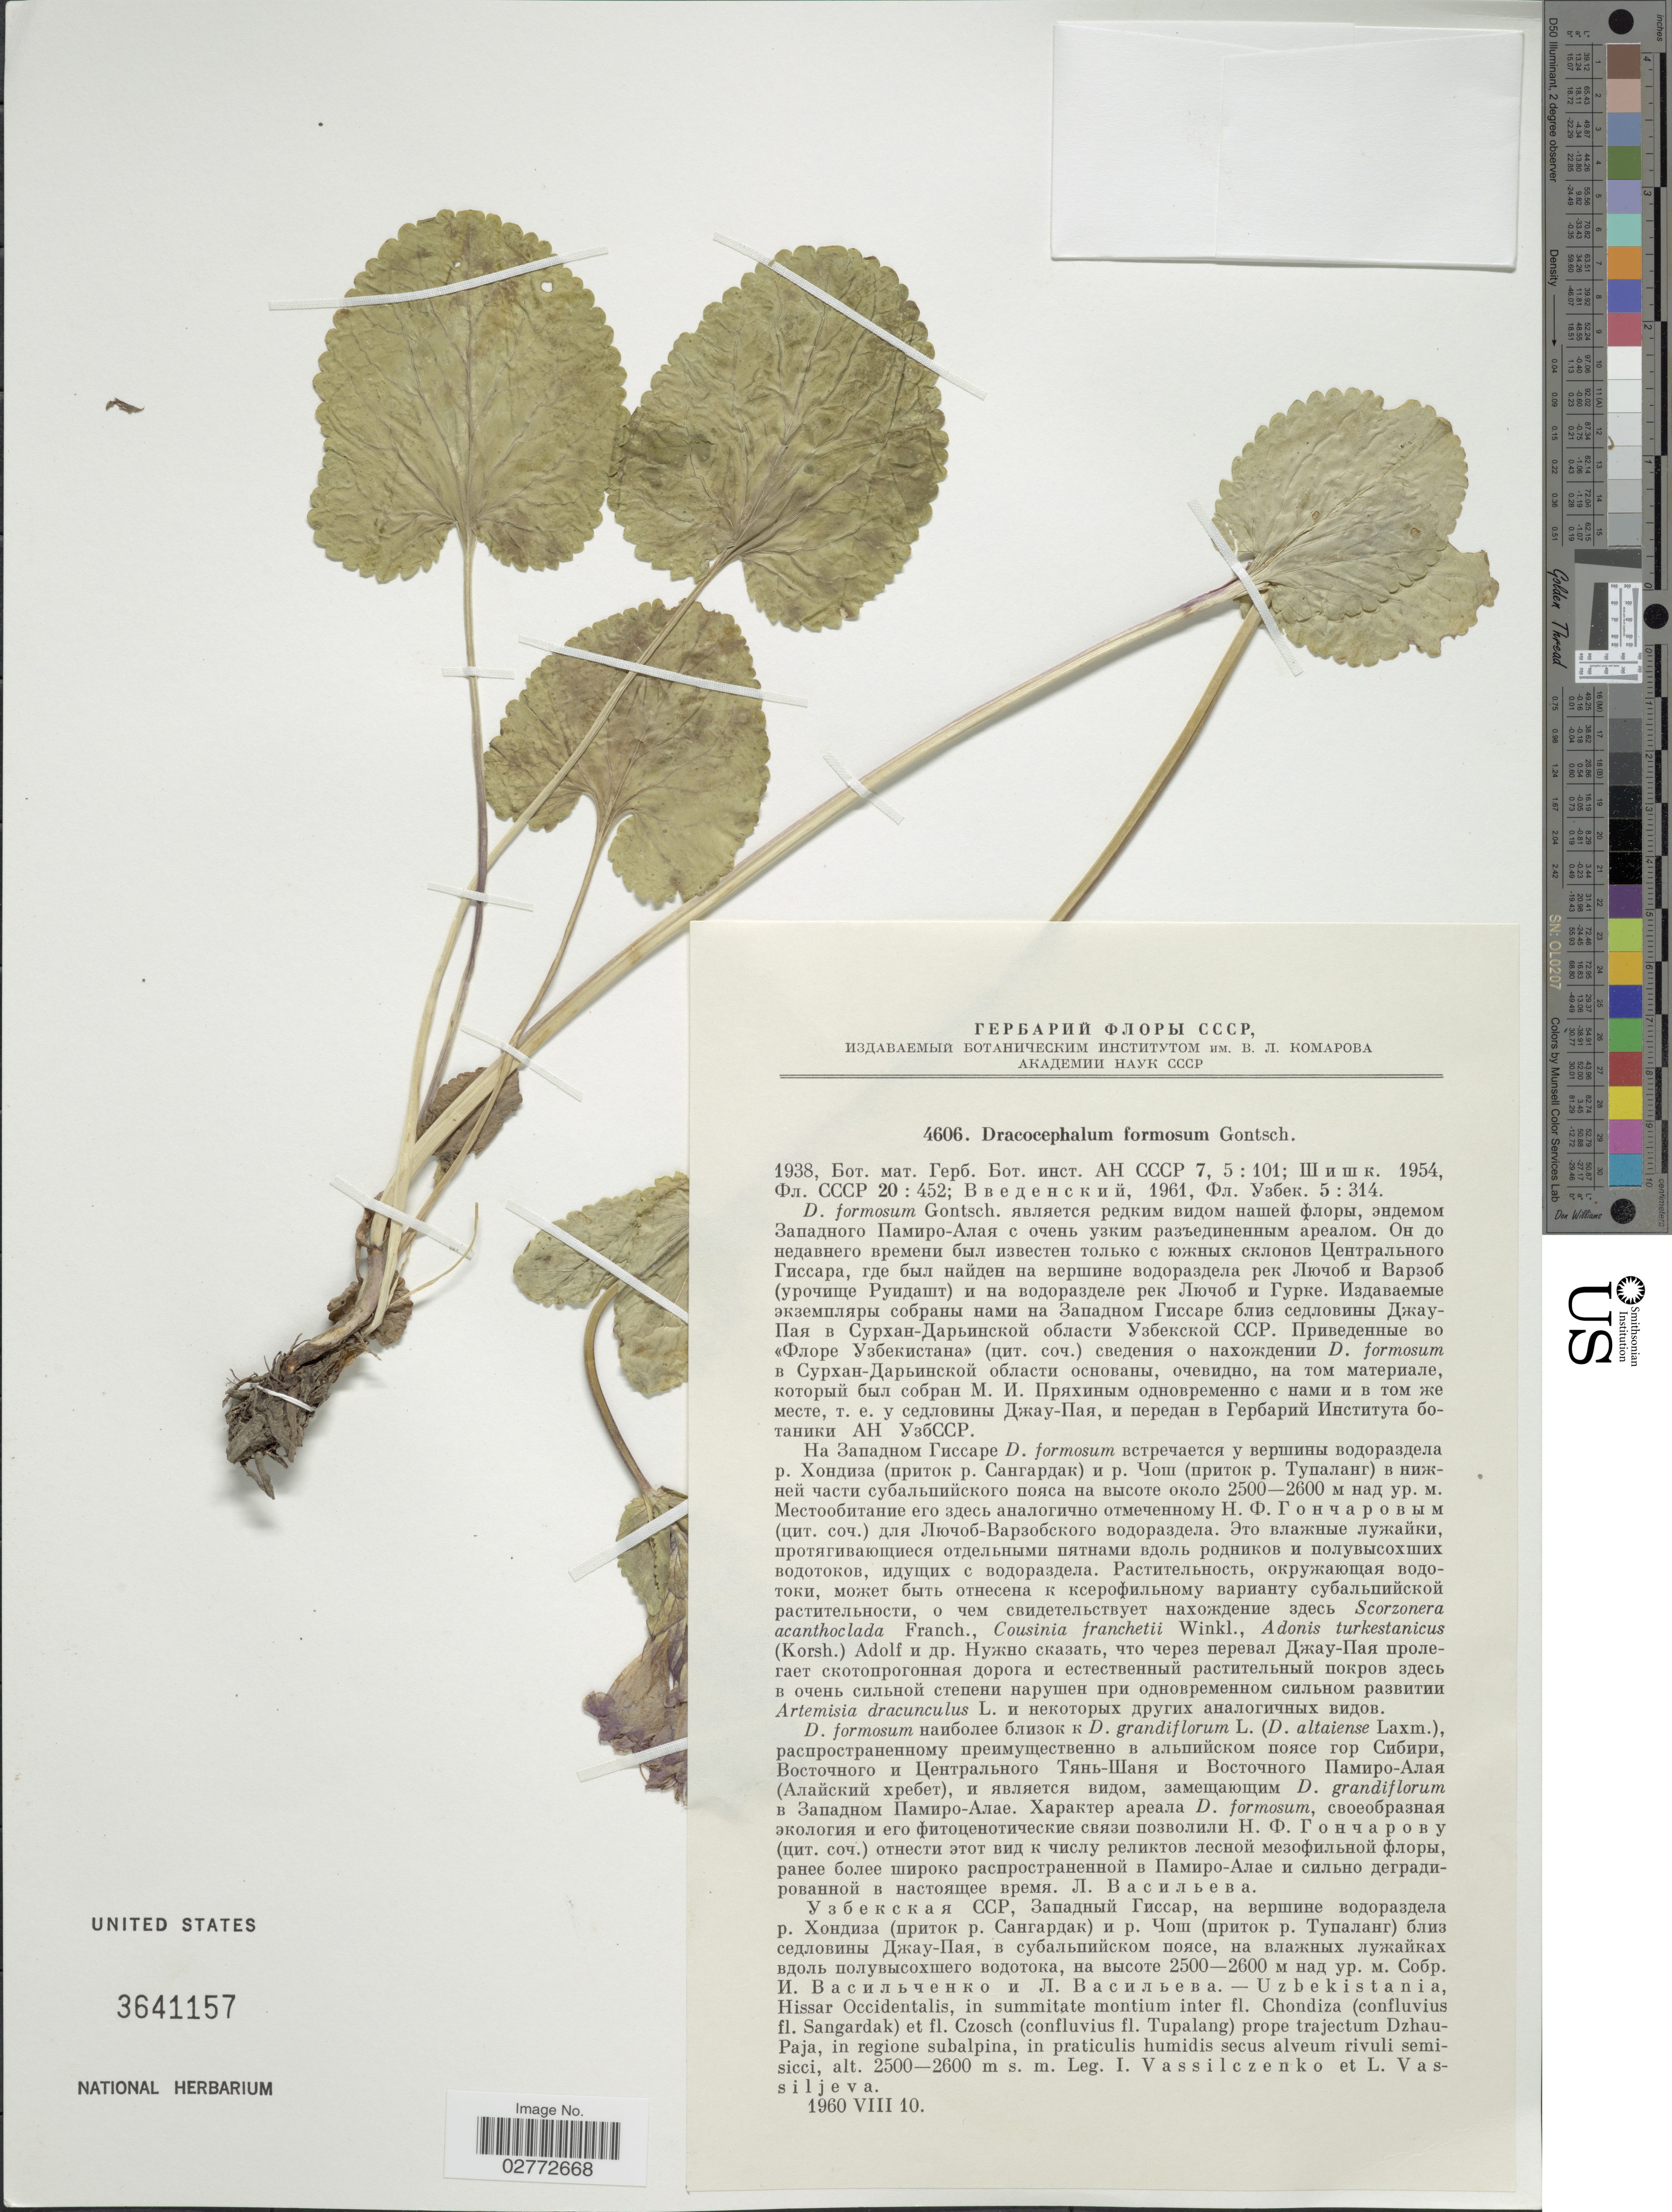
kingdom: Plantae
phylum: Tracheophyta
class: Magnoliopsida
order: Lamiales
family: Lamiaceae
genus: Dracocephalum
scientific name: Dracocephalum formosum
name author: Gontsch.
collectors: I. T. Vassilczenko & L. Vassiljeva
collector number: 4606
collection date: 1960-08-10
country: Uzbekistan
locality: Hissar Occidentalis, in summitate montium inter fl. Chondiza (confluvius fl. Sangardak) et fl. Czosch (confluvius fl. Tupalang) prope trajectum Dzhau-Paja, in regione subalpina.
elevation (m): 2500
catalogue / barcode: US 3641157